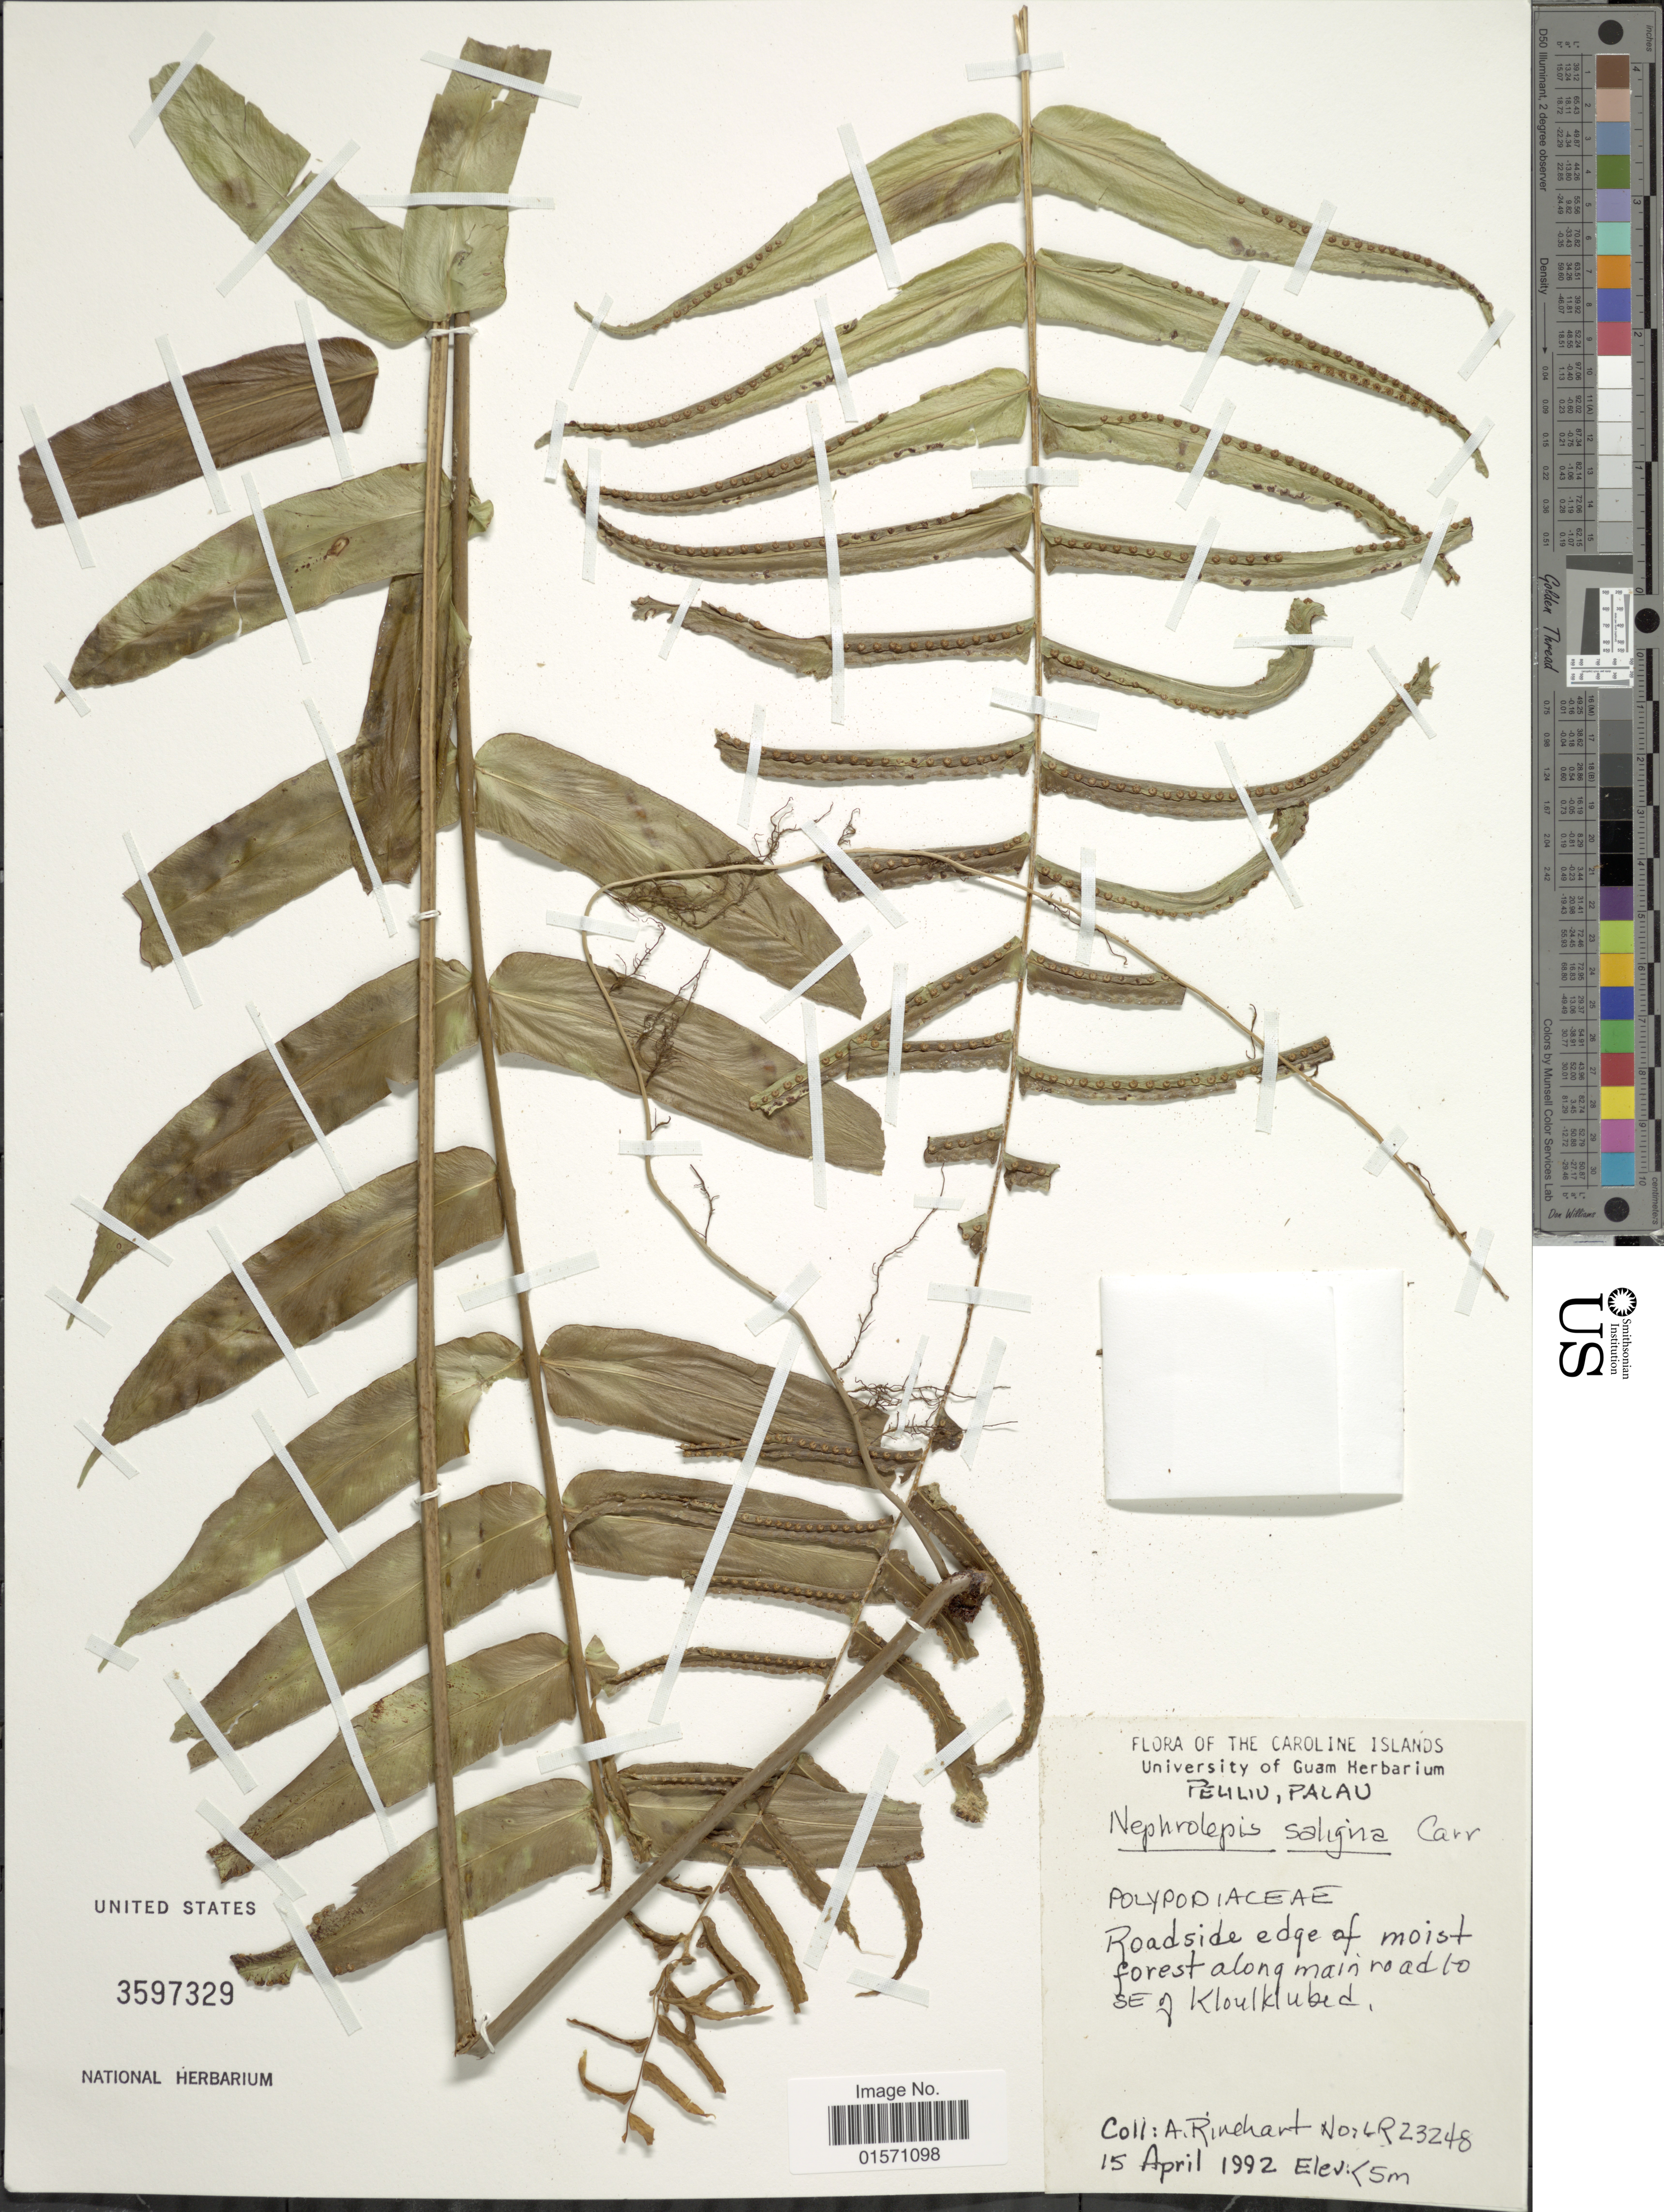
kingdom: Plantae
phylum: Tracheophyta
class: Polypodiopsida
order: Polypodiales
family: Nephrolepidaceae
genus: Nephrolepis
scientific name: Nephrolepis saligna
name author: Cav.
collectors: A. Rinehart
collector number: LR23248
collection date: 1992-04-15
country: Palau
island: Beliliou [Peleliu]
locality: Peleliu, Palau. Roadside edge of moist forest along main road to SE of Kloulklubed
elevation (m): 5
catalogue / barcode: US 3597329